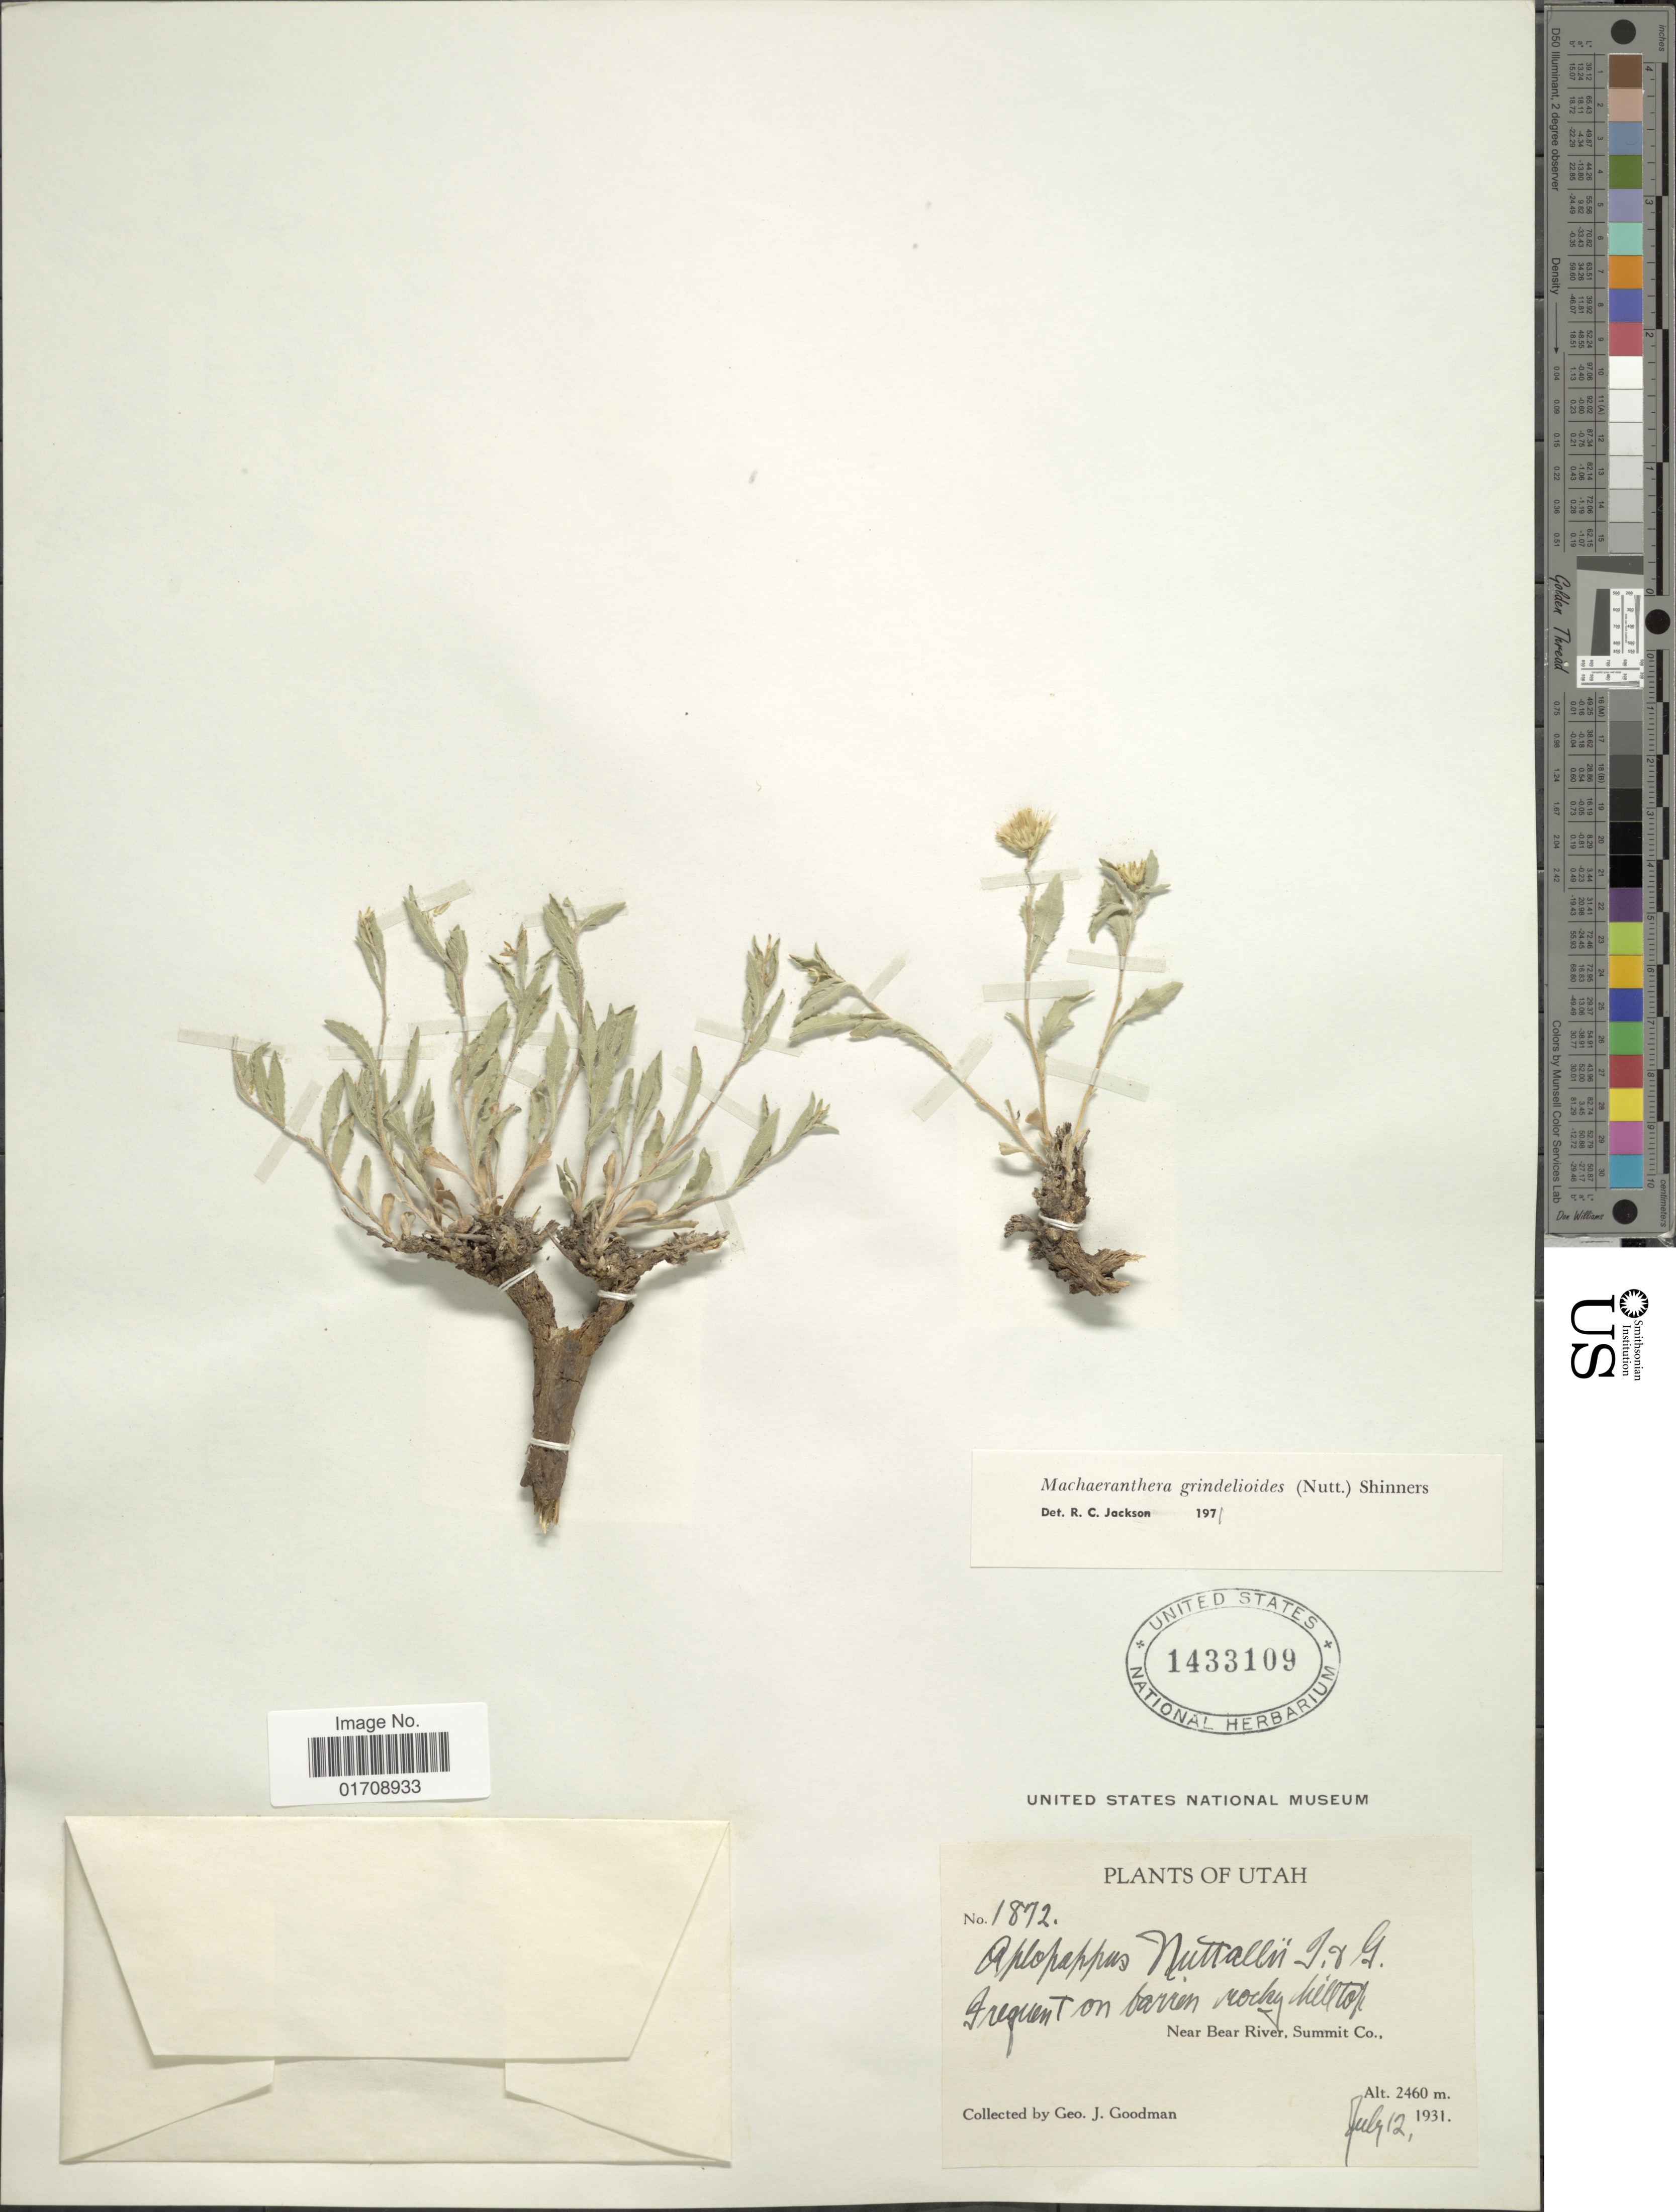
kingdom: Plantae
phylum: Tracheophyta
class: Magnoliopsida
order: Asterales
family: Asteraceae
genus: Machaeranthera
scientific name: Machaeranthera grindelioides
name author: (Nutt.) Shinners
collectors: G. J. Goodman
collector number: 1872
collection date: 1931-07-12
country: United States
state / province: Utah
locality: Near Bear River, Summit Co.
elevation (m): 2460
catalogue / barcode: US 1433109